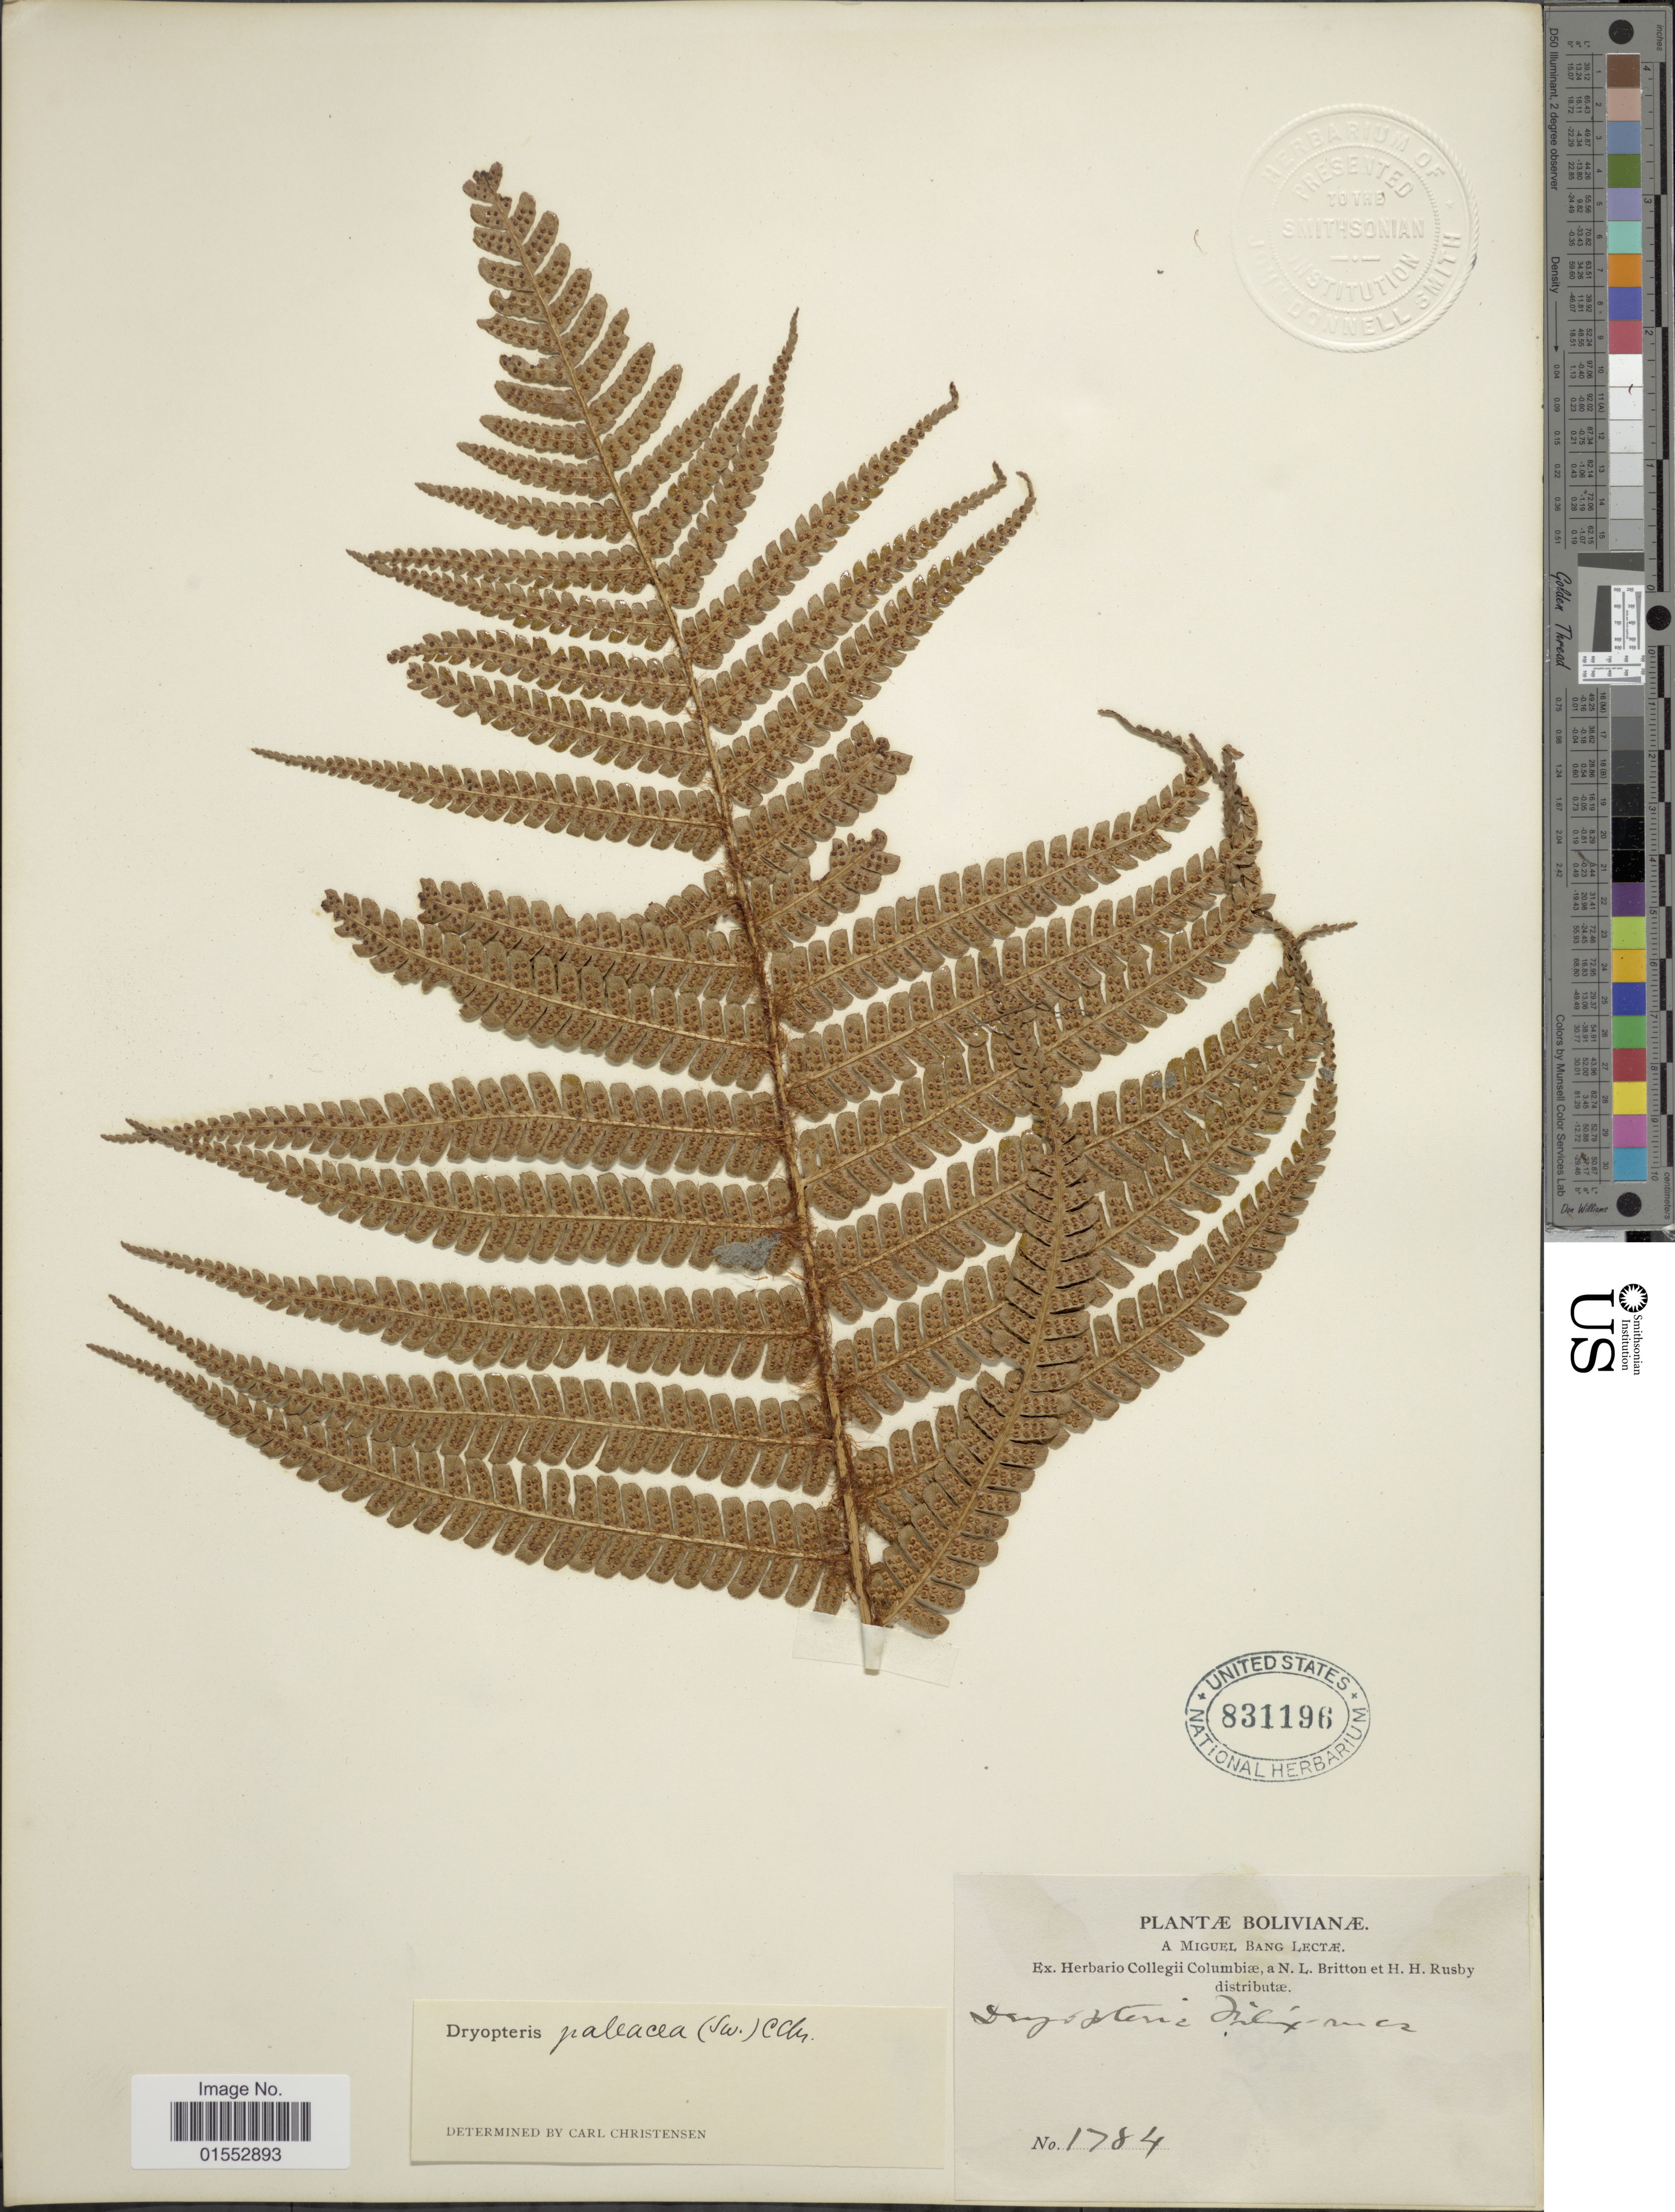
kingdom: Plantae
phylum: Tracheophyta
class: Polypodiopsida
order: Polypodiales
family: Dryopteridaceae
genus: Dryopteris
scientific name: Dryopteris wallichiana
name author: (Spreng.) Hyl.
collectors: M. Bang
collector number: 1784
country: Bolivia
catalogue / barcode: US 831196